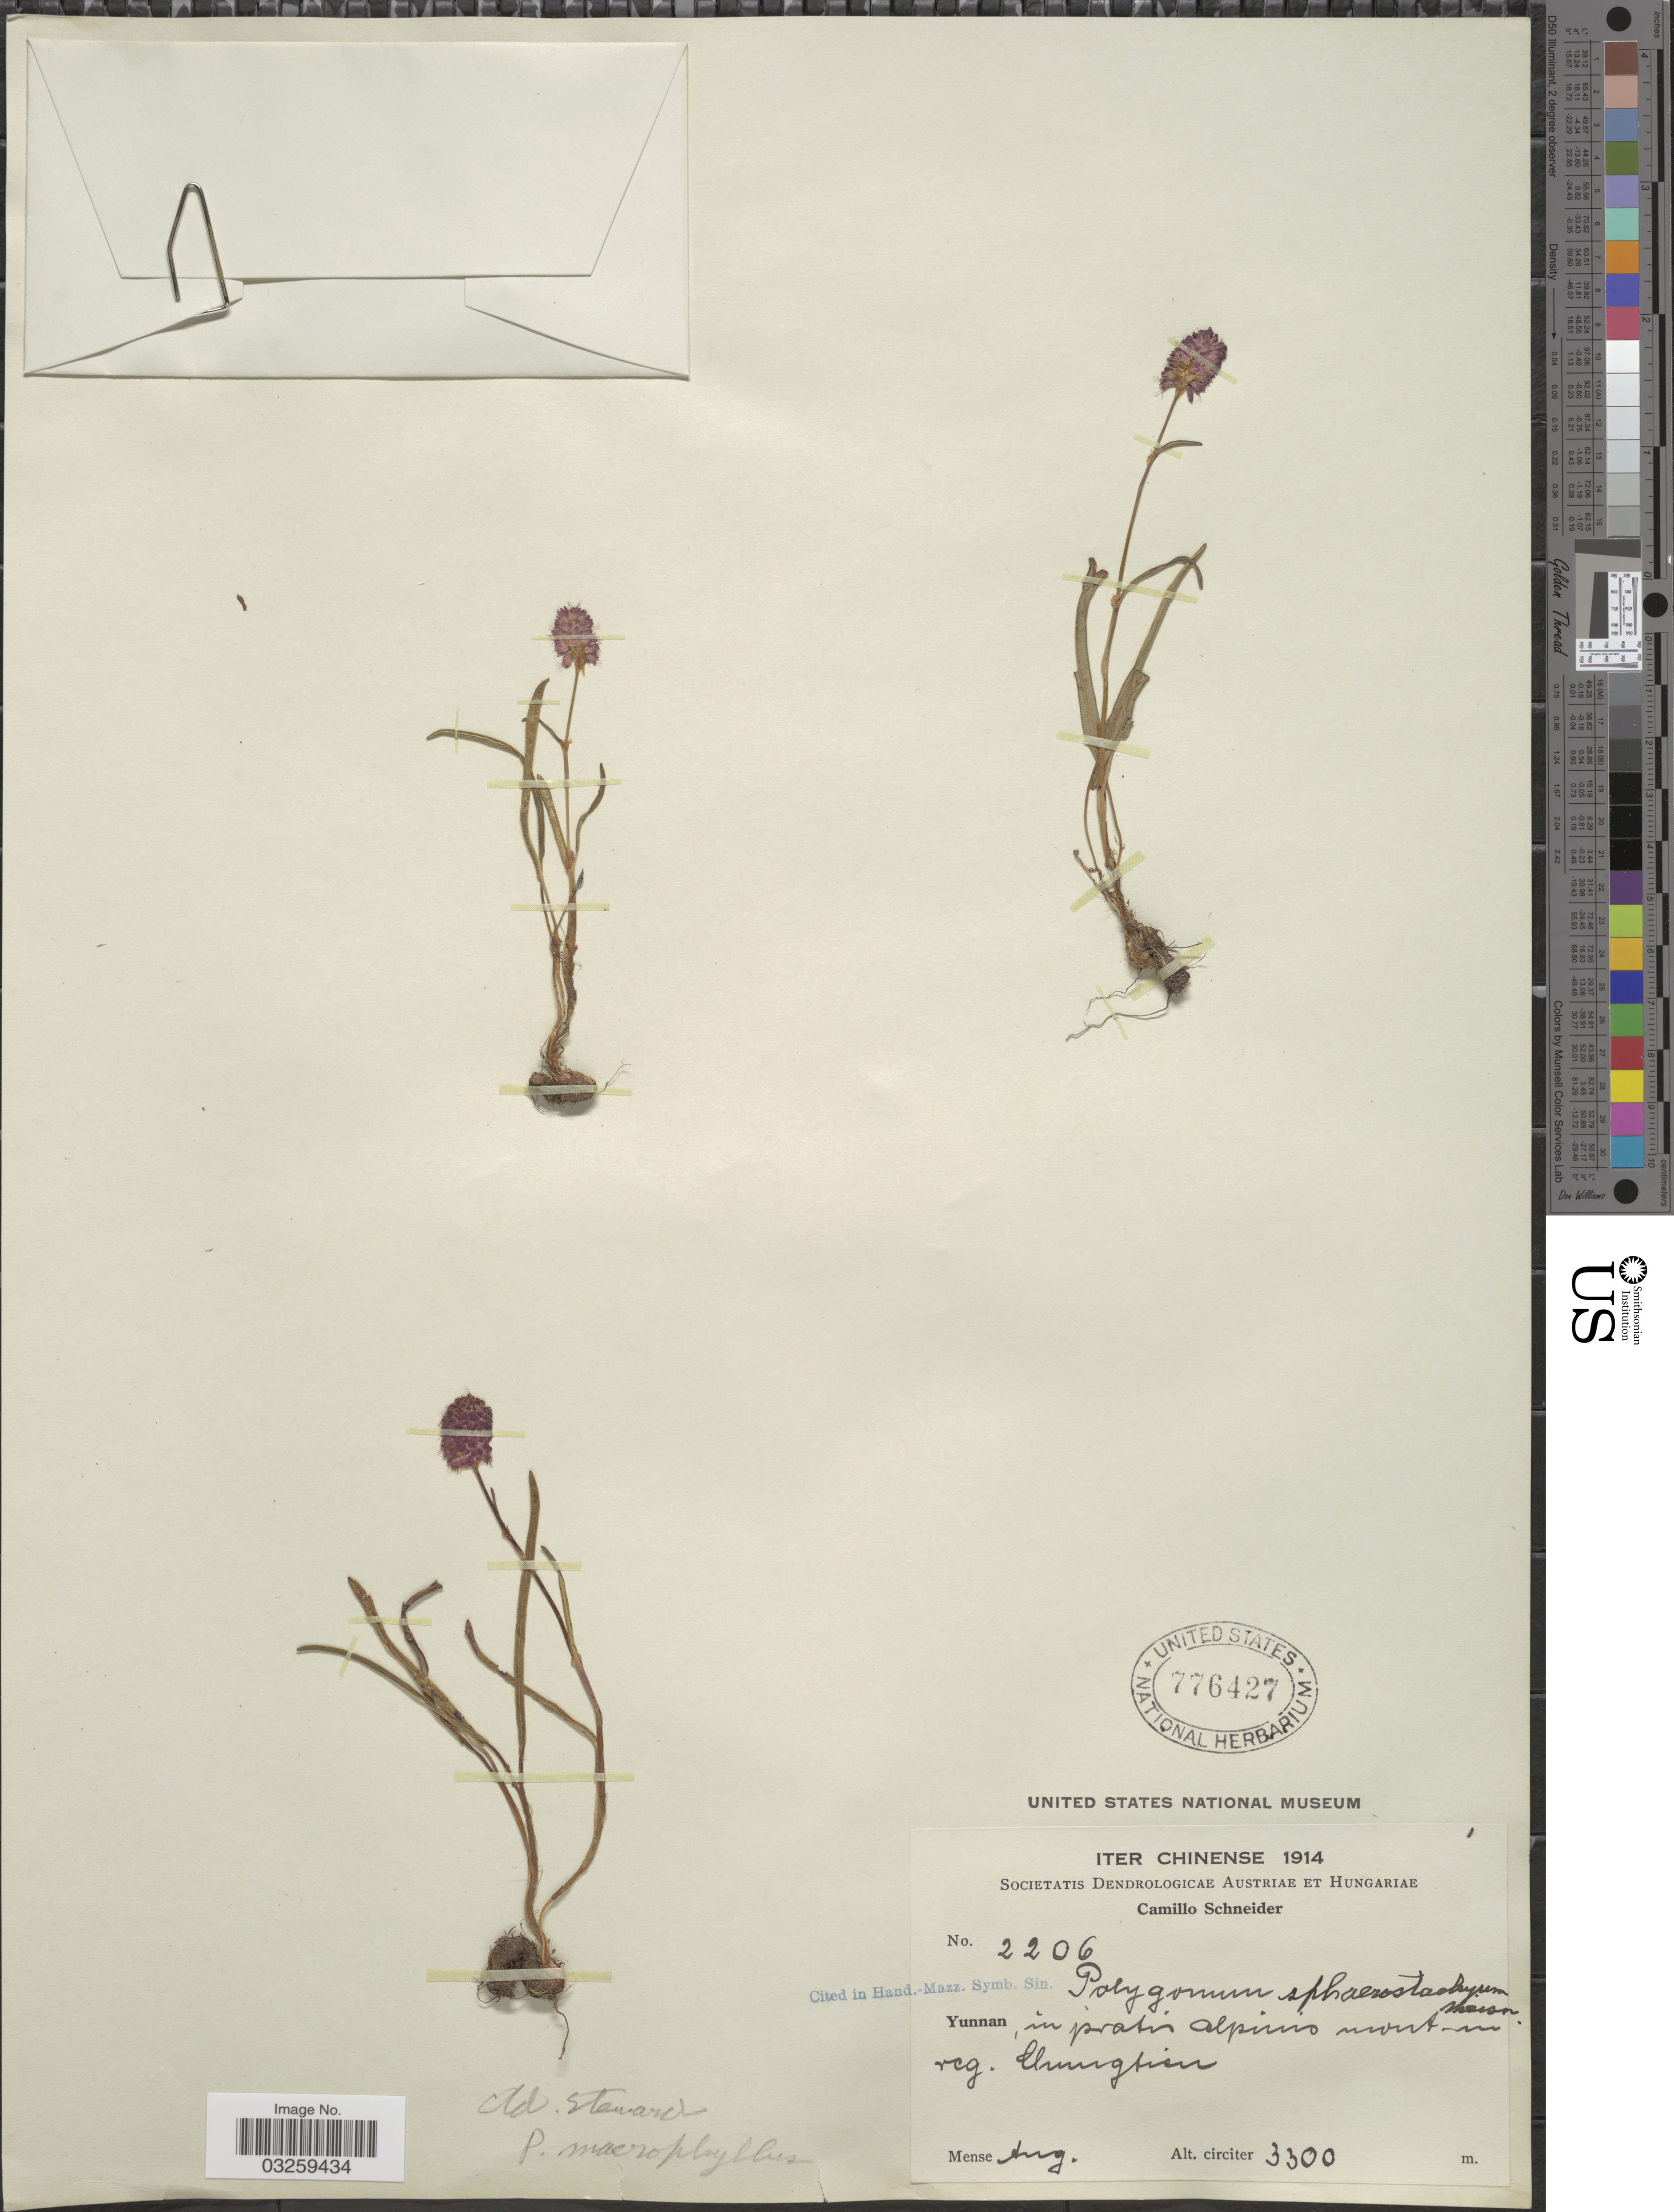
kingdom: Plantae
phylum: Tracheophyta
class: Magnoliopsida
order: Caryophyllales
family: Polygonaceae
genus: Bistorta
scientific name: Bistorta macrophylla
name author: (D. Don) Soják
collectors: C. K. Schneider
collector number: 2206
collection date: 1914-08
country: China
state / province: Yunnan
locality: In pratis alpinis mont in reg. Chungtien.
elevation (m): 3300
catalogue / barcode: US 776427